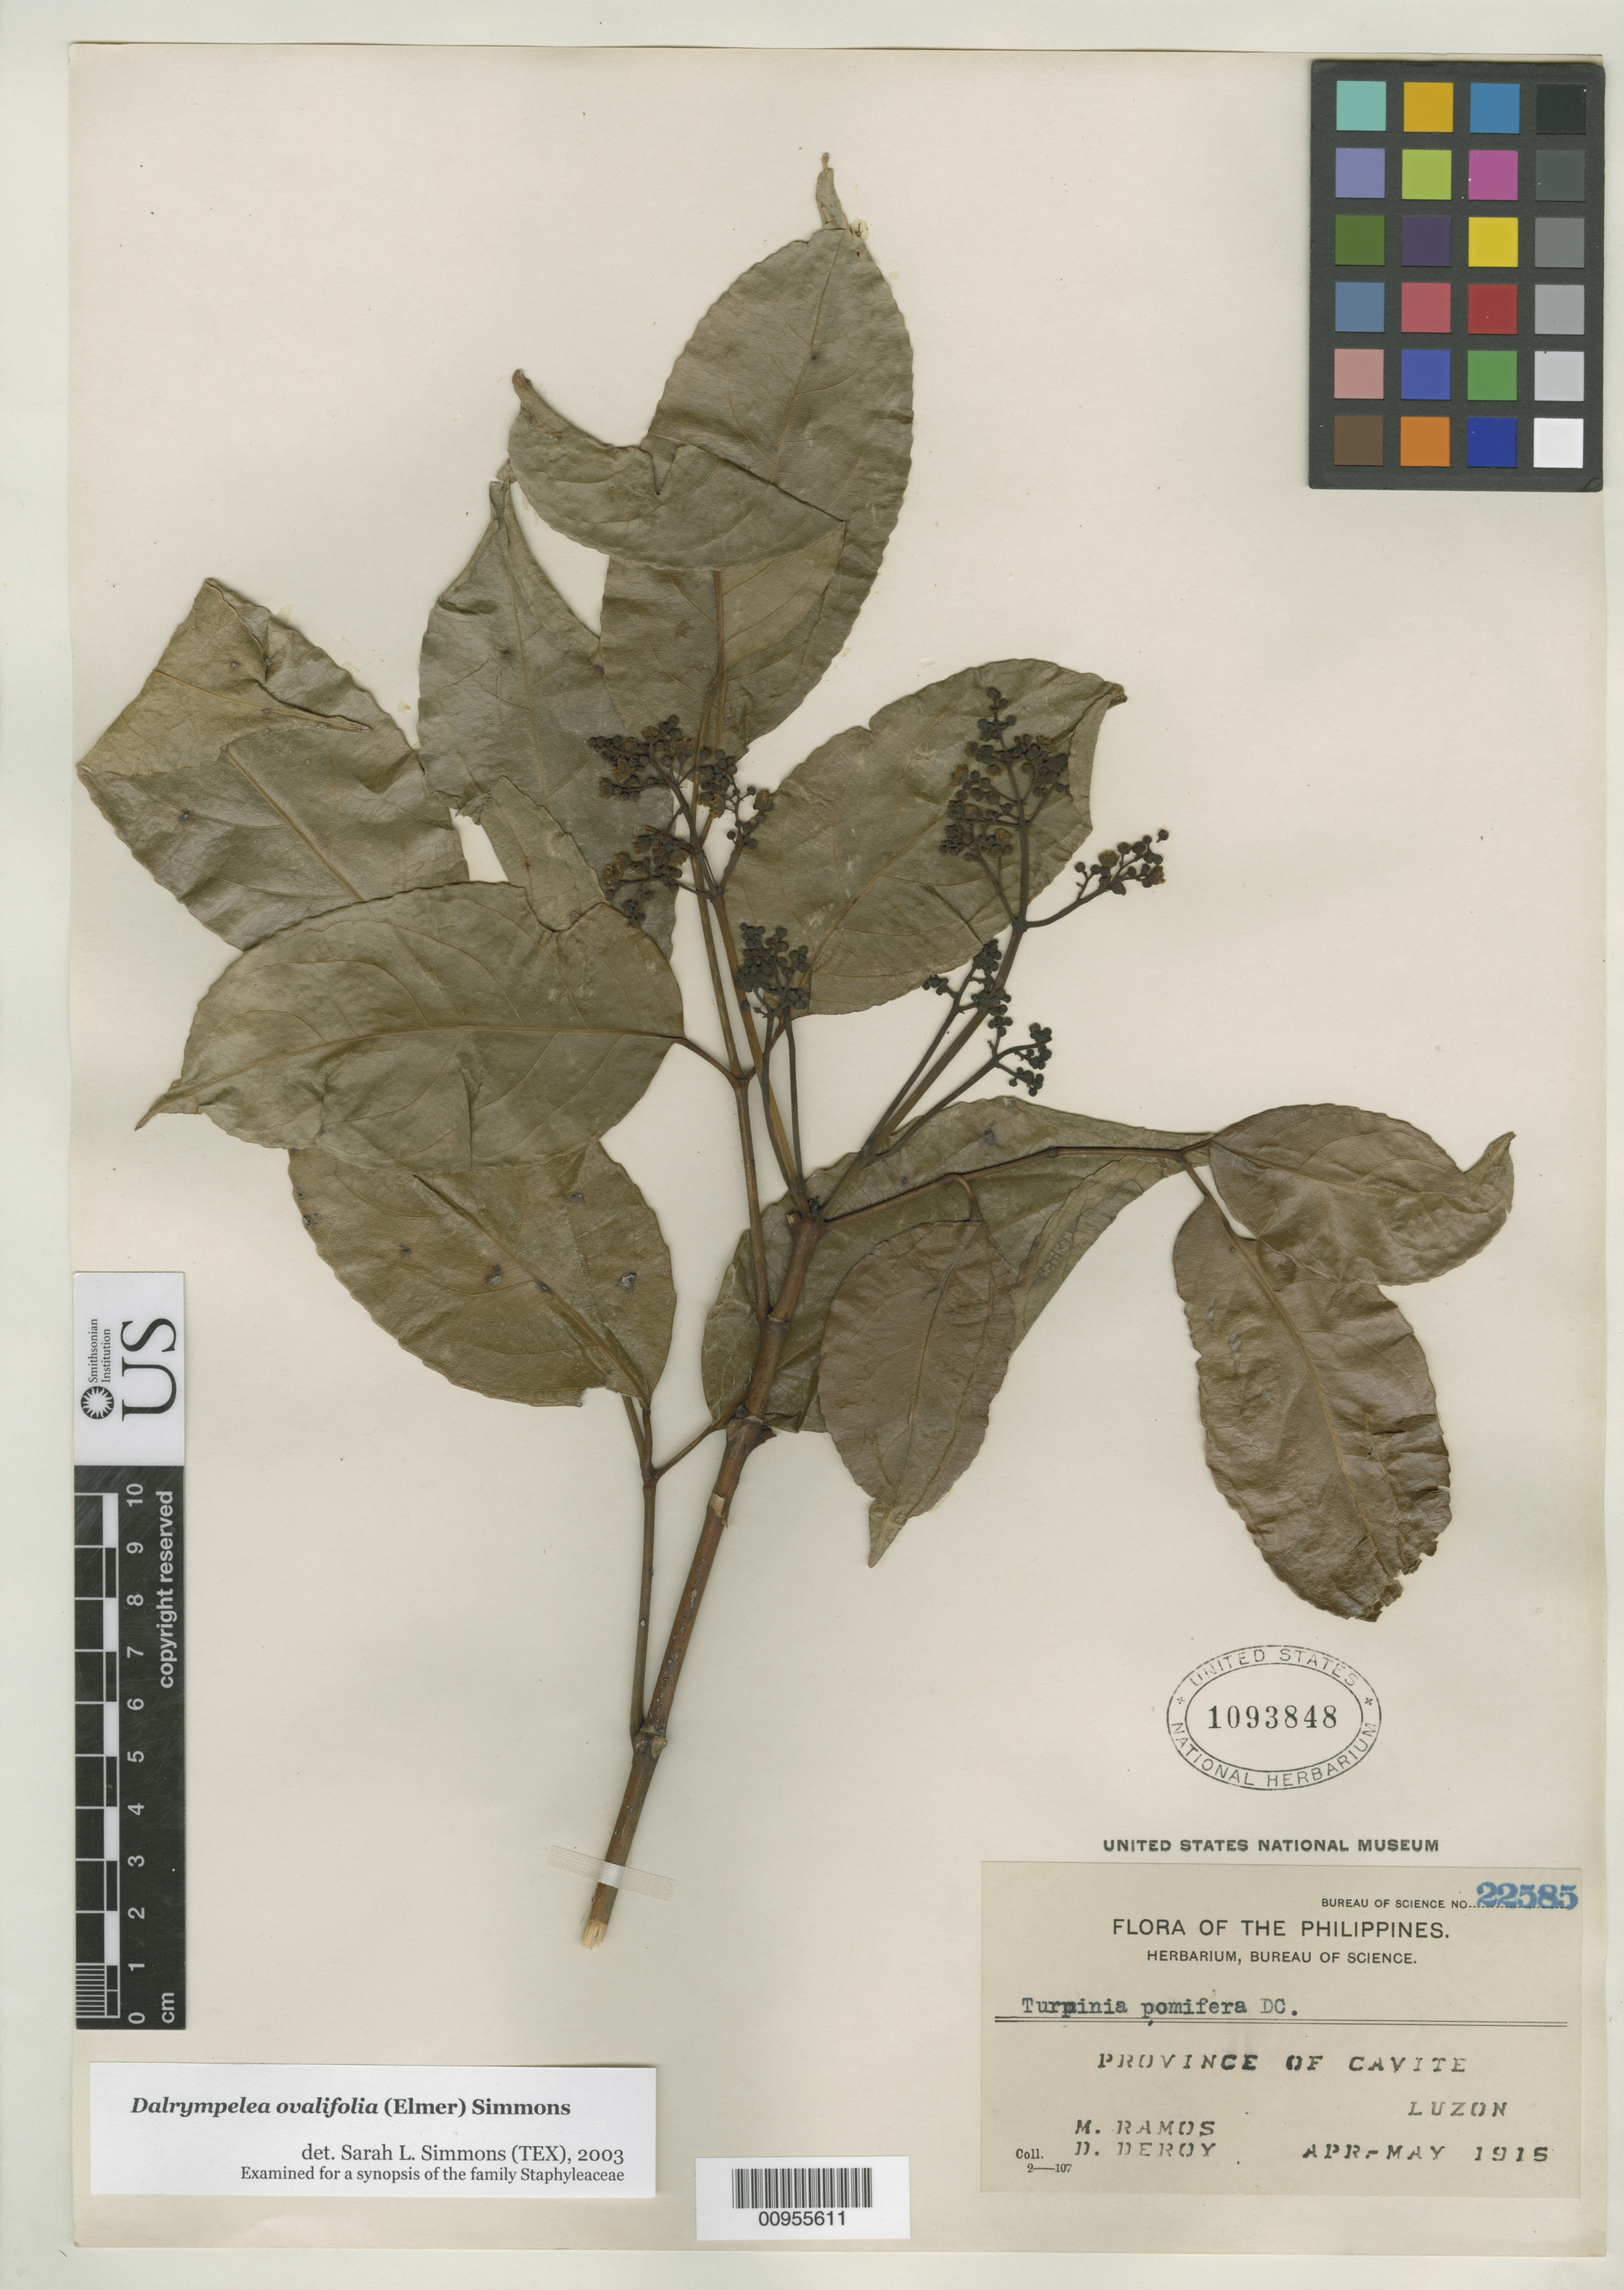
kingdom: Plantae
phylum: Tracheophyta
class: Magnoliopsida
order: Crossosomatales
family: Staphyleaceae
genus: Turpinia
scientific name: Turpinia lucida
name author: Nakai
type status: Isotype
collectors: M. Ramos & D. Deroy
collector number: Bur. Sci. 22585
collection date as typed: Apr 1915 to -- May 1915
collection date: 1915-04/1915-05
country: Philippines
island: Luzon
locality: Province of Cavite, Luzon.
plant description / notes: Annotated by S.L. Simmons (TEX, 2003) as "Dalrympelea ovalifolia (Elmer) Simmons", comb. ined.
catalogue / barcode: US 1093848